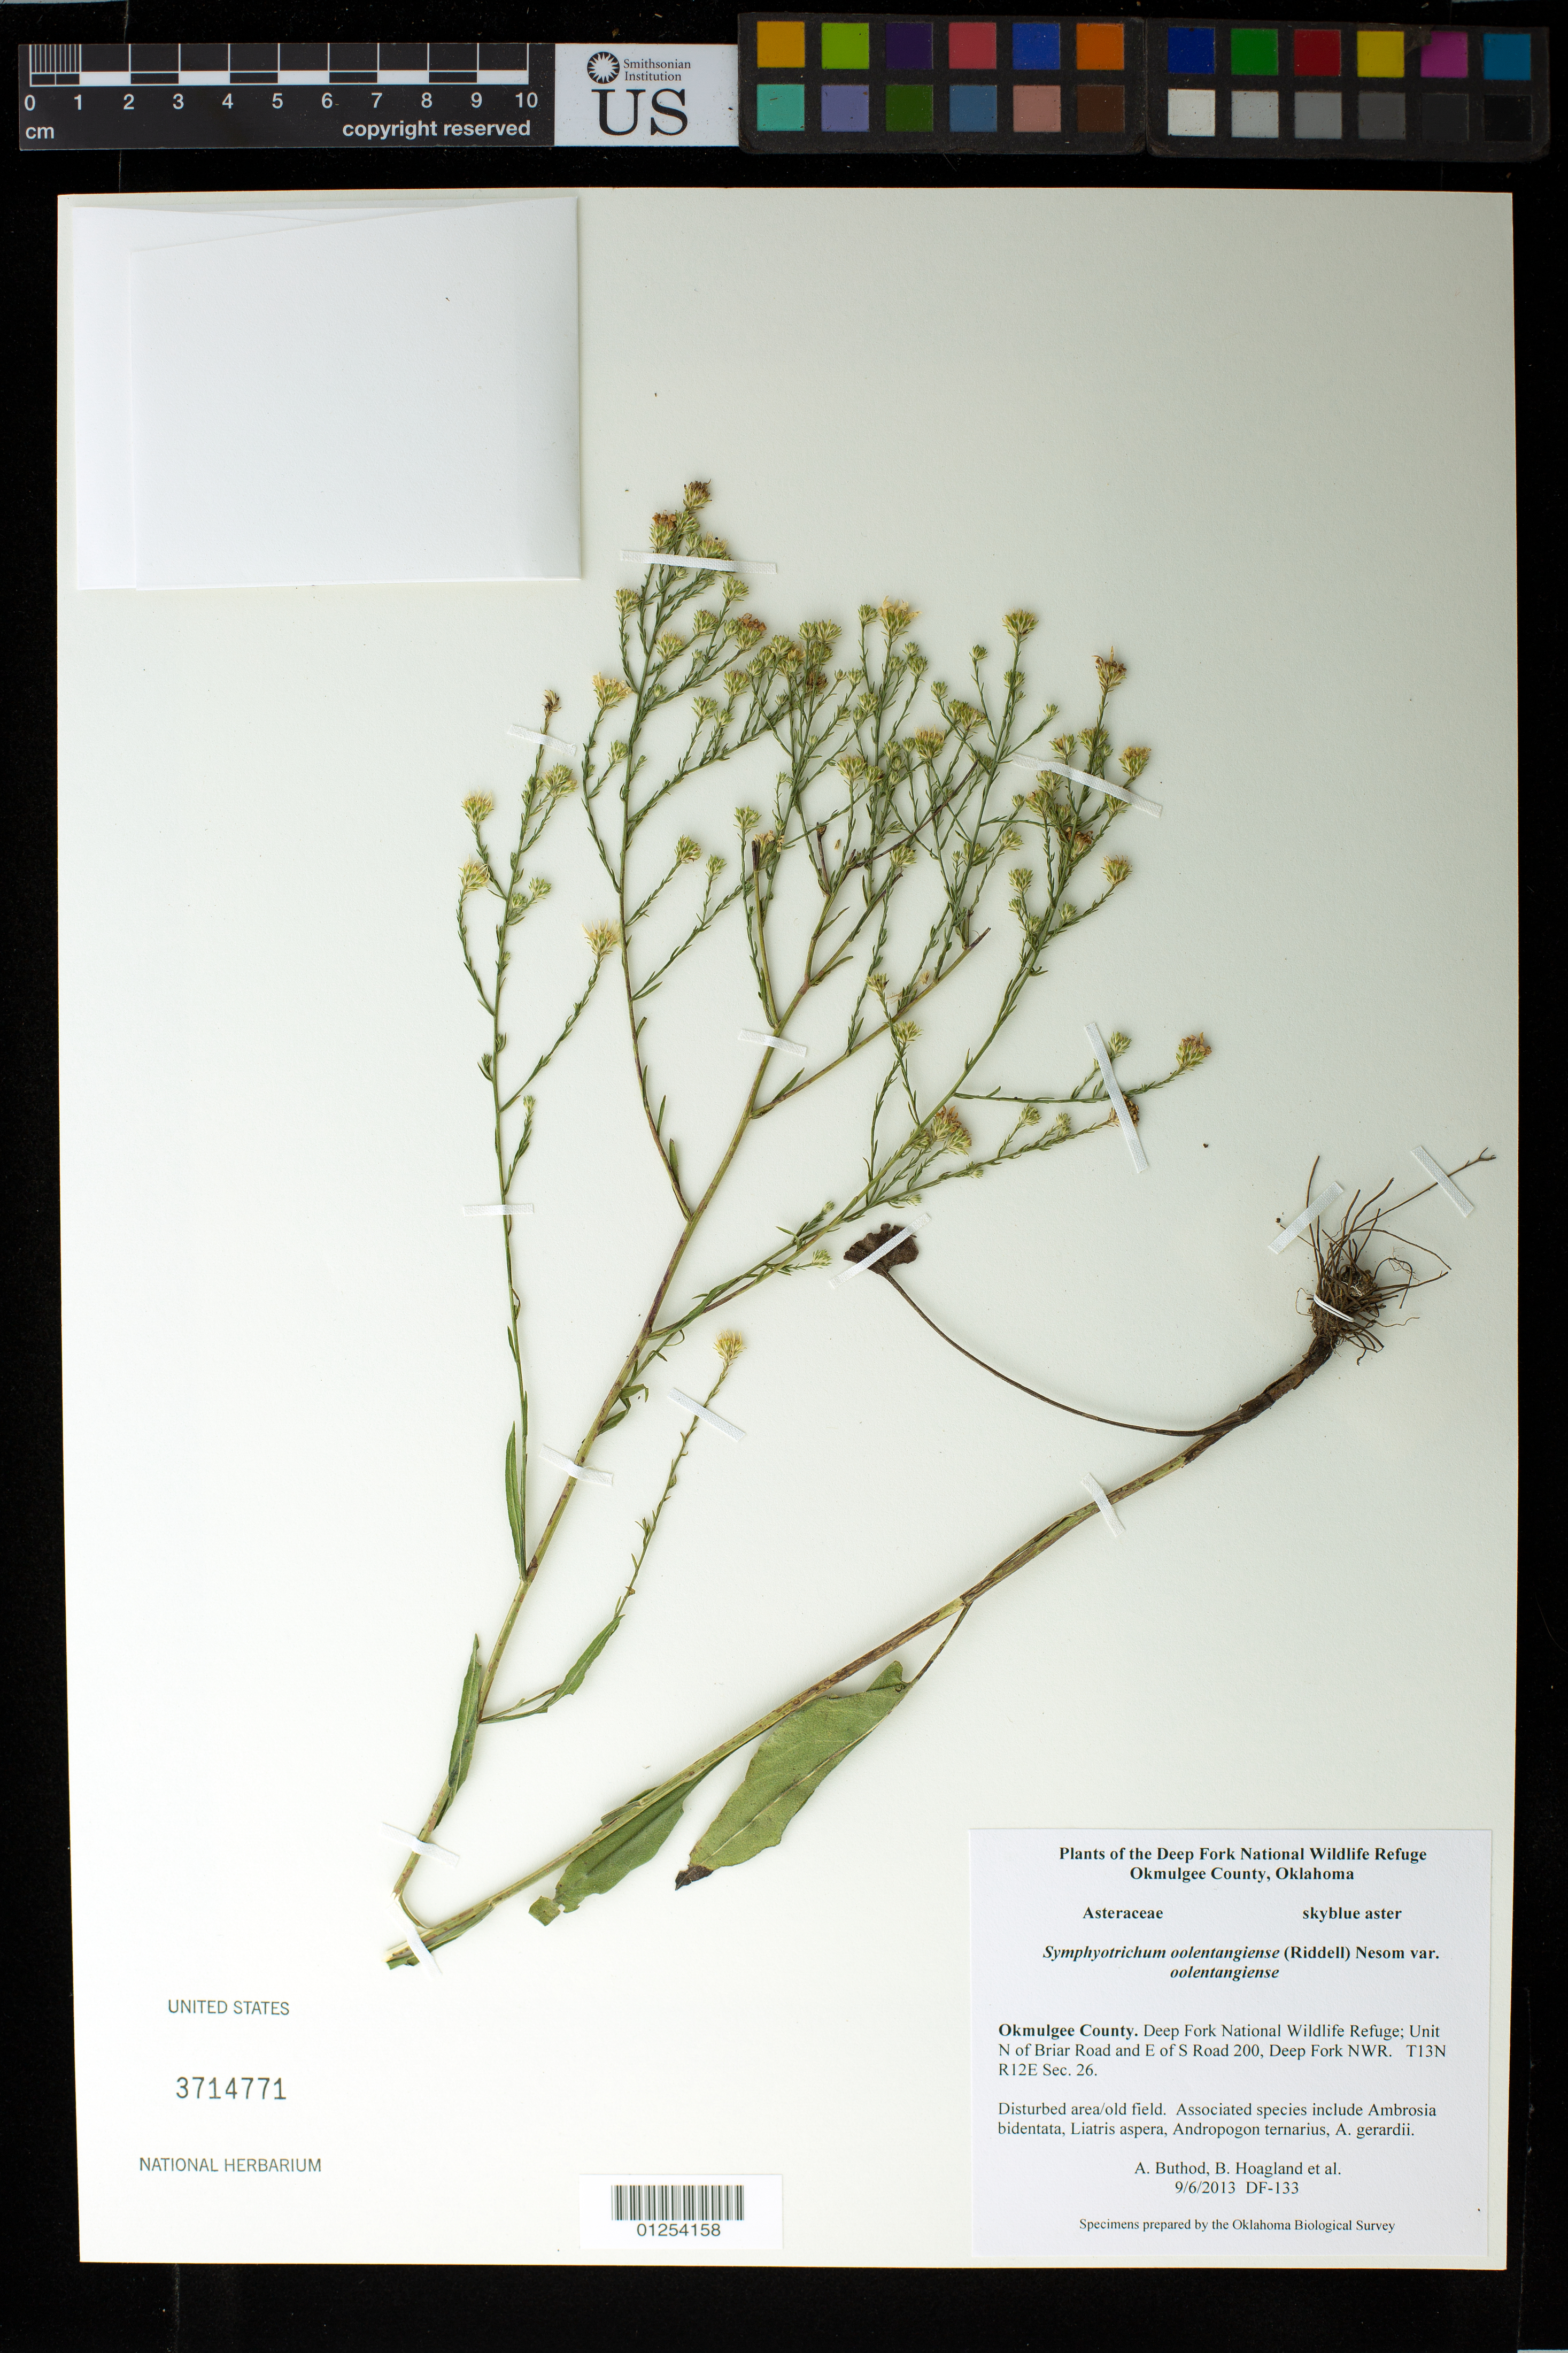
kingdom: Plantae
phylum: Tracheophyta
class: Magnoliopsida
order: Asterales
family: Asteraceae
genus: Symphyotrichum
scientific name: Symphyotrichum oolentangiense var. oolentangiense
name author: (Riddell) G.L. Nesom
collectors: A. Buthod, B. Hoagland & et al.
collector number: DF-133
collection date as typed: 9/6/2013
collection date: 2013-09-06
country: United States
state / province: Oklahoma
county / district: Okmulgee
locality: Deep Fork National Wildlife Refuge; Unit N of Briar Road and E of S Road 200, Deep Fork NWR. T13N R12E Sec.26.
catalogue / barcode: US 3714771